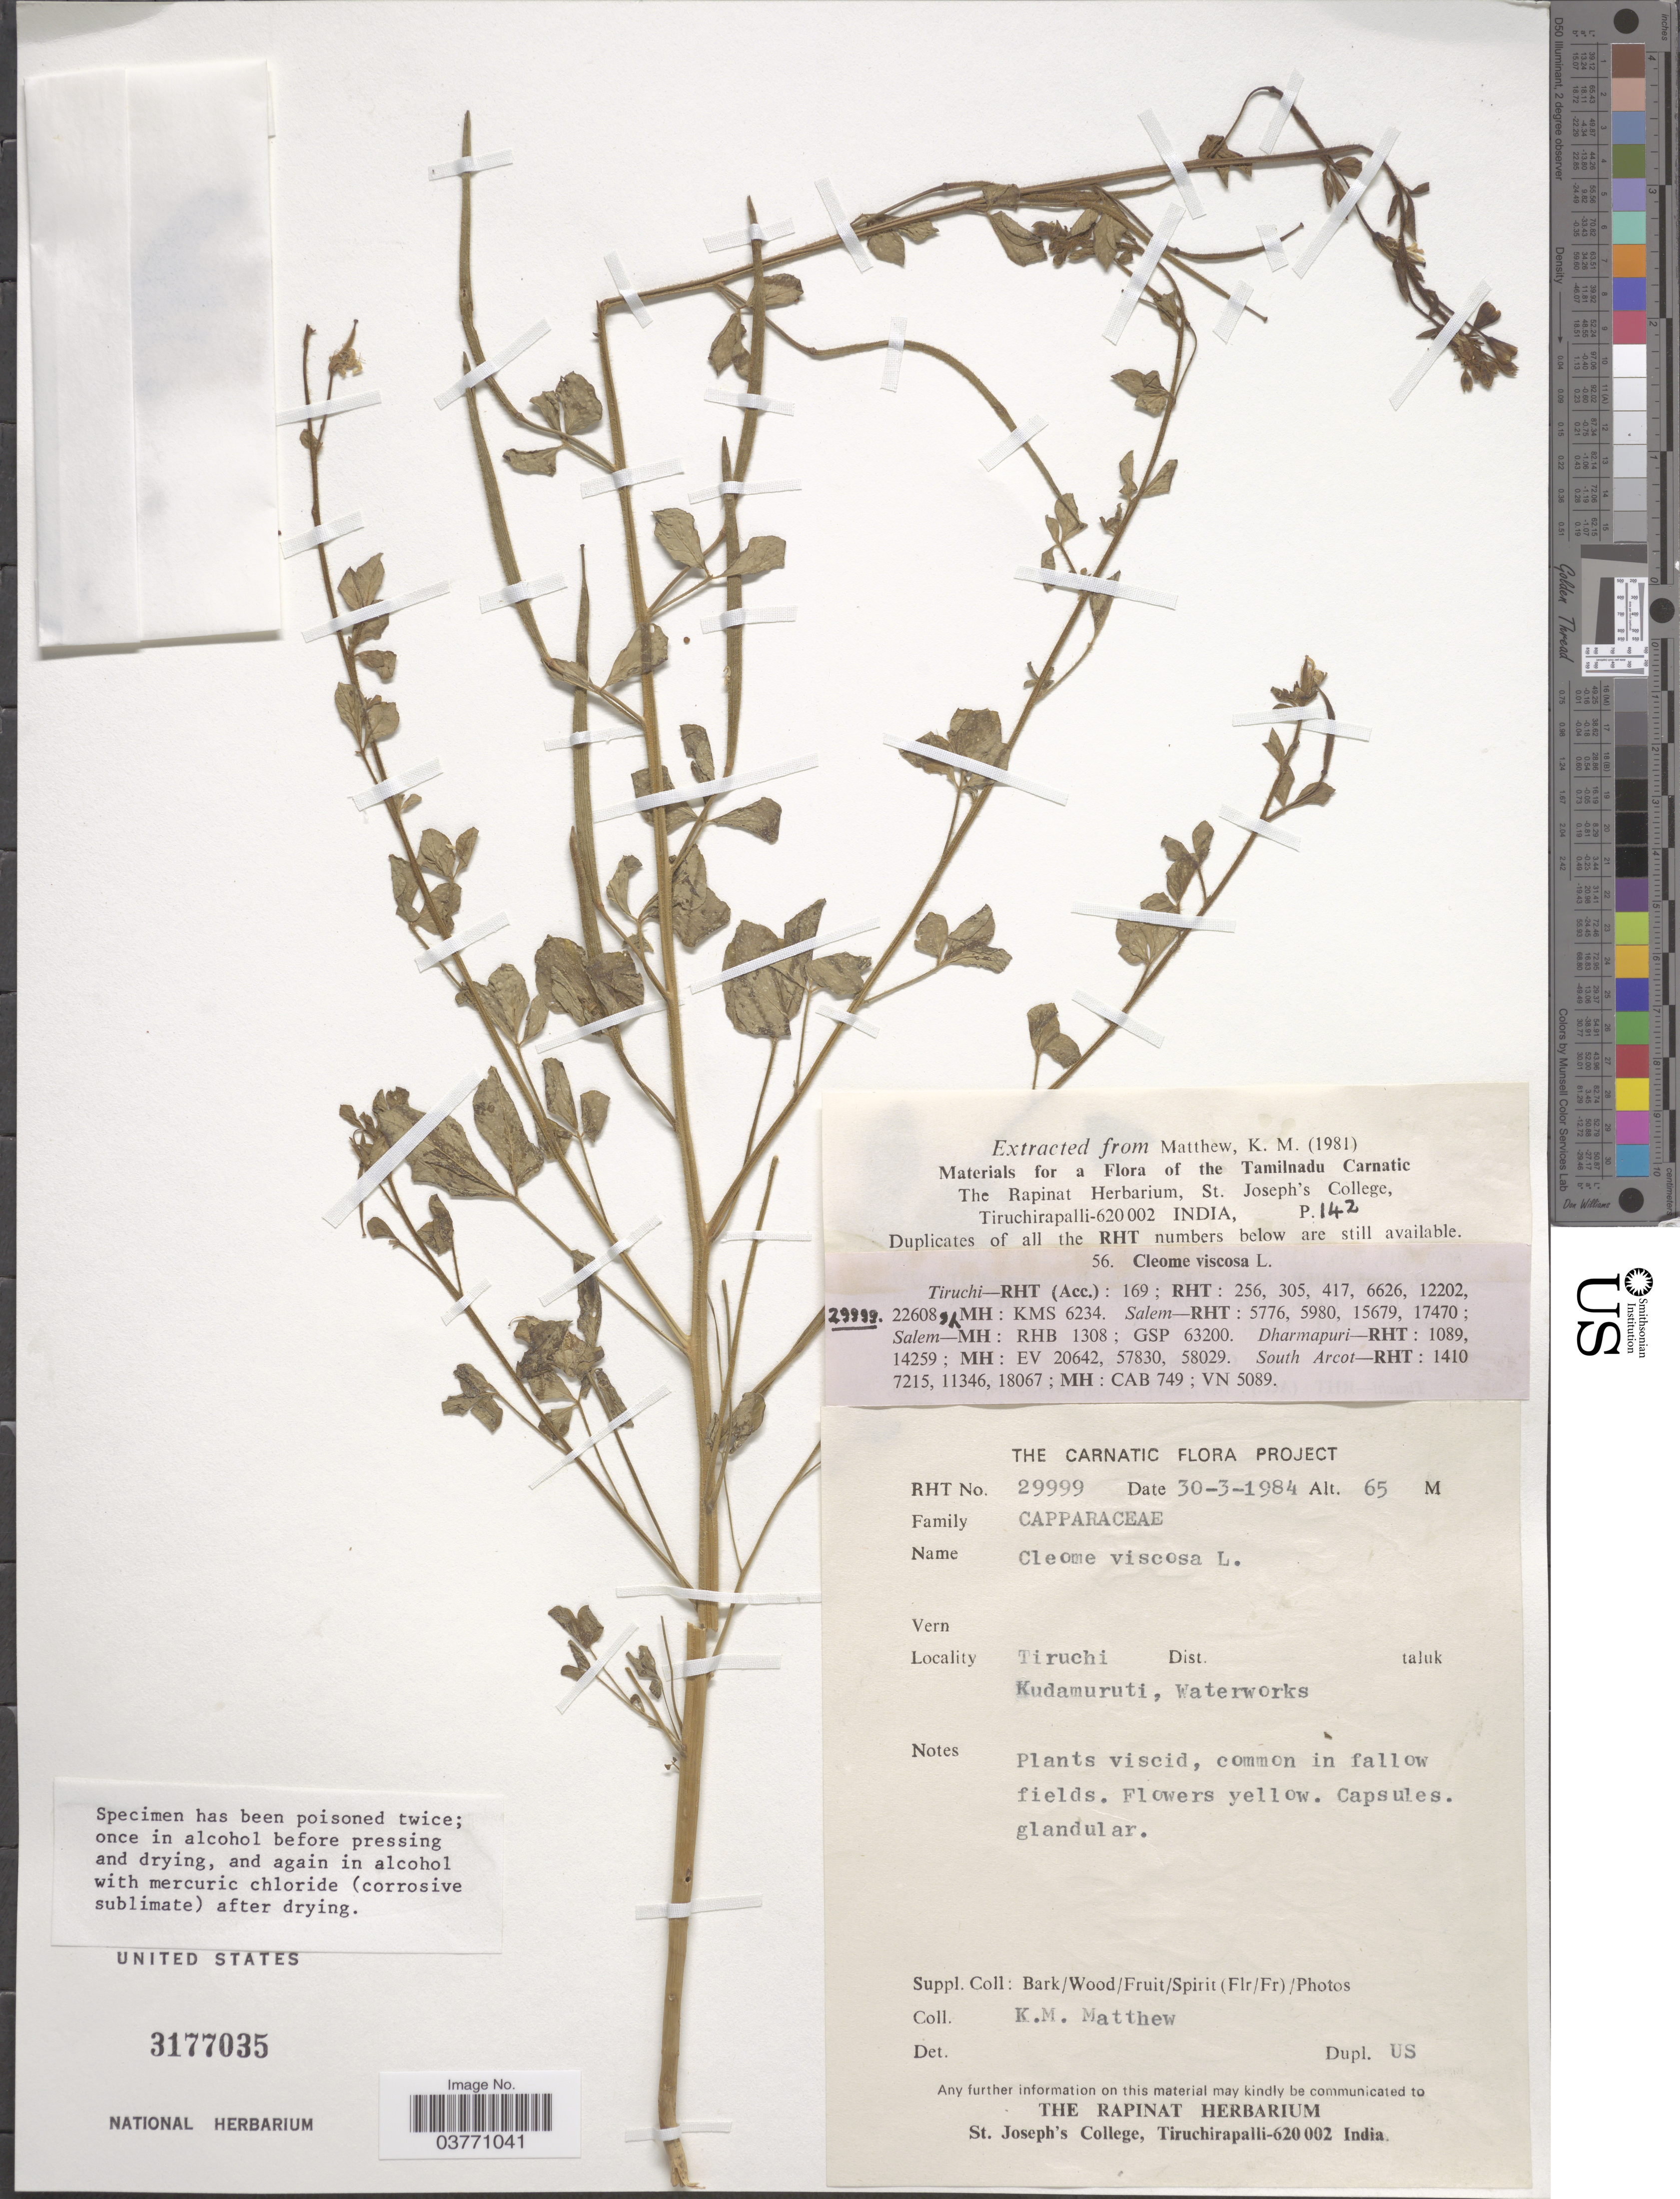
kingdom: Plantae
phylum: Tracheophyta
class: Magnoliopsida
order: Brassicales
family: Cleomaceae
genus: Arivela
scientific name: Arivela viscosa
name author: (L.) Raf.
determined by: Strong, M. T., (US), Smithsonian Institution - National Museum of Natural History (UNITED STATES)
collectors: K. M. Matthew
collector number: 29999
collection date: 1984-03-30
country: India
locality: Tiruchi. Kudamuruti, Waterworks.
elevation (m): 65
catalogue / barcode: US 3177035